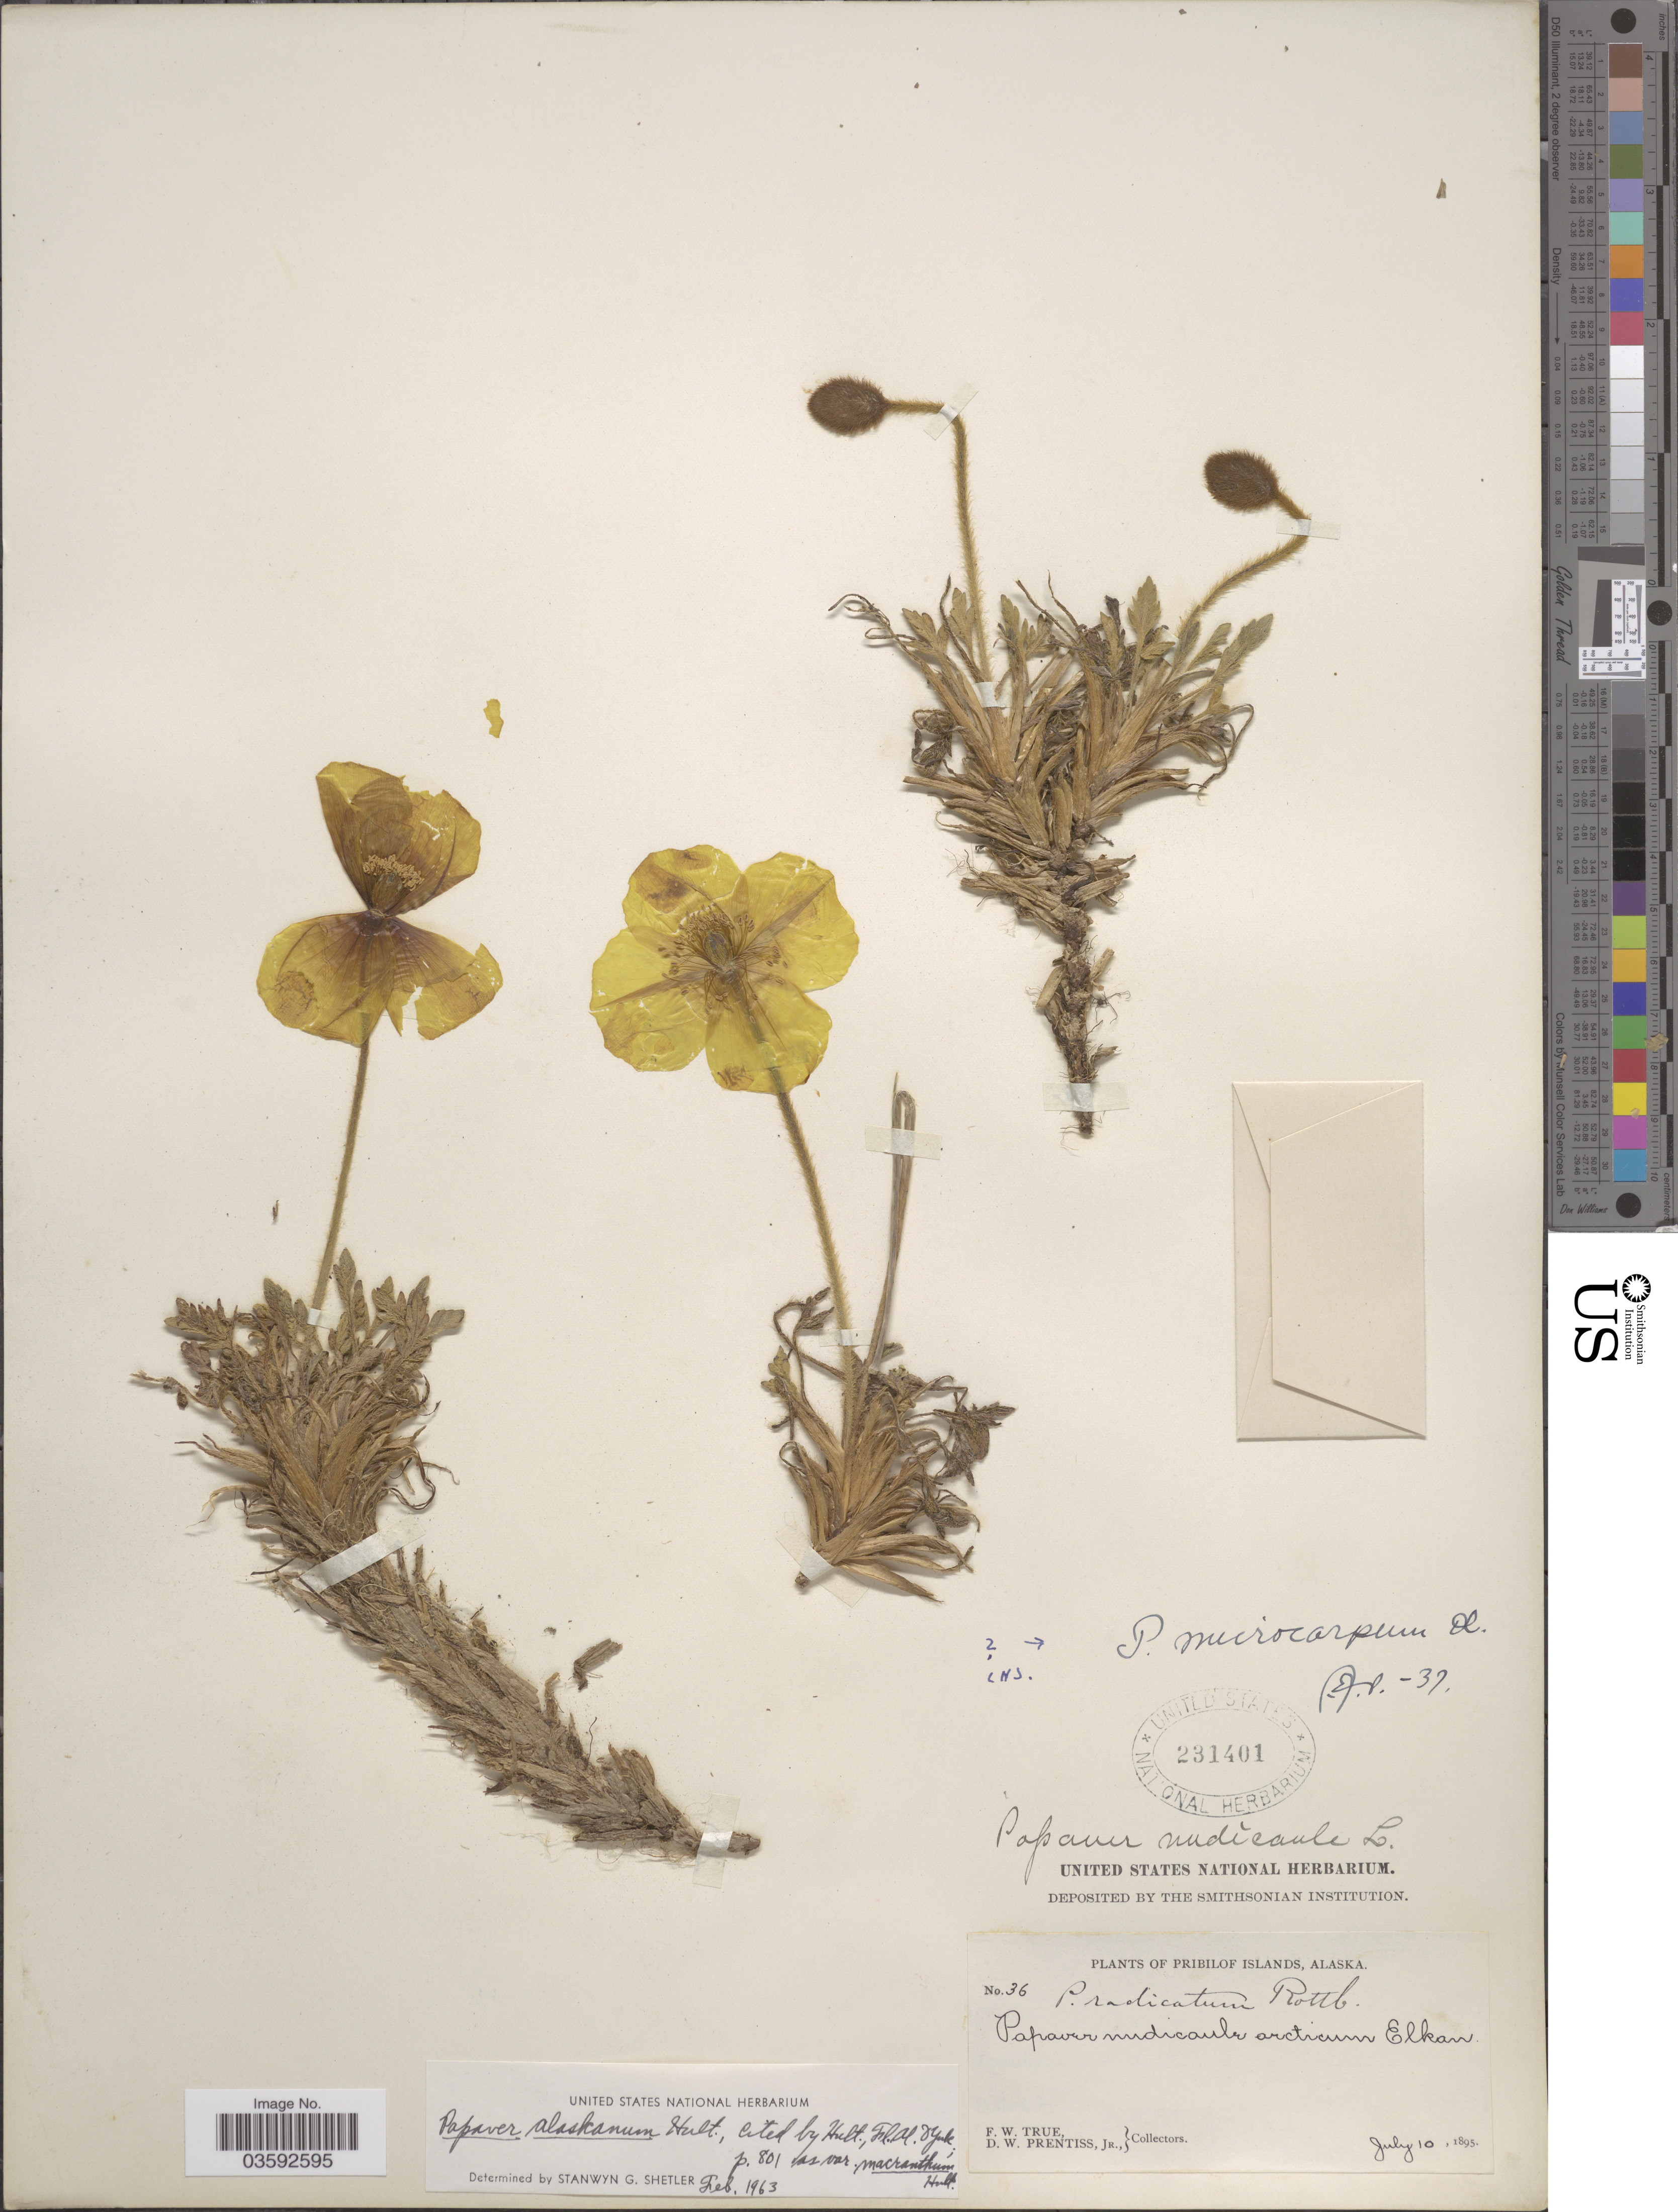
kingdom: Plantae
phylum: Tracheophyta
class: Magnoliopsida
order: Ranunculales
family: Papaveraceae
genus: Papaver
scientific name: Papaver alaskanum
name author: Hultén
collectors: F. True & D. Prentiss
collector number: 36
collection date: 1895-07-10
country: United States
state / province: Alaska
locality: Pribilof Islands.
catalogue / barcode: US 231401